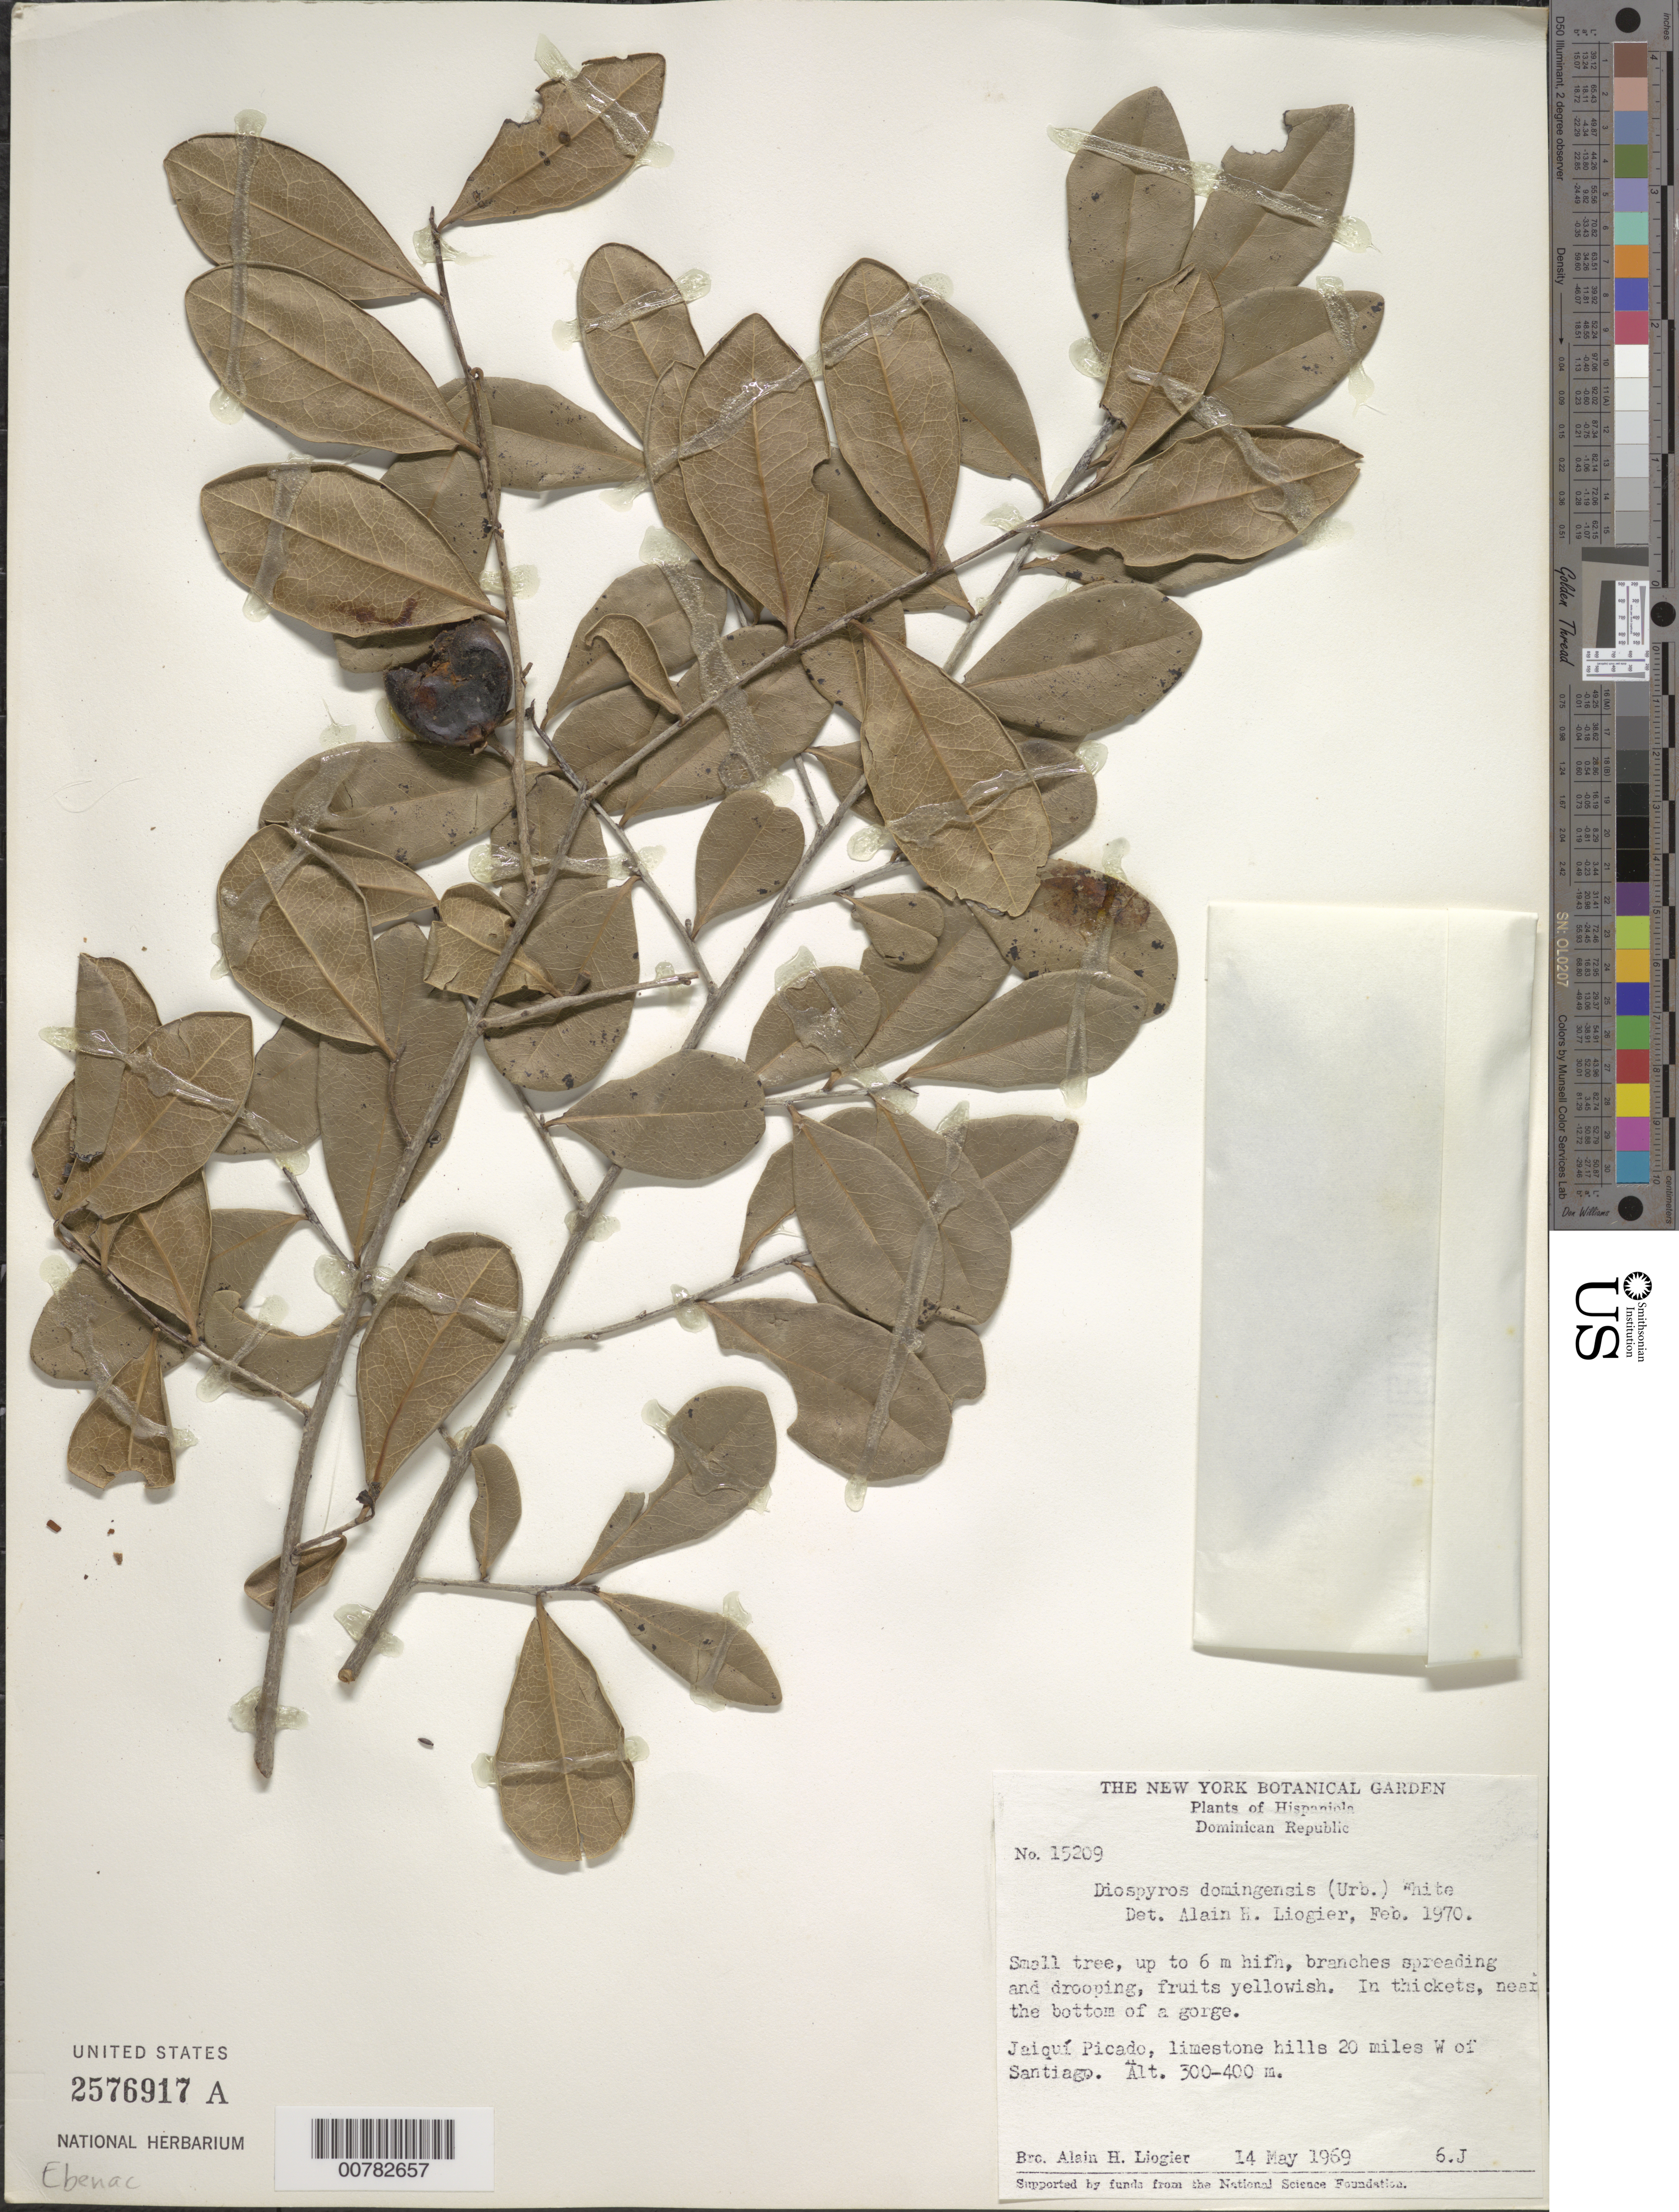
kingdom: Plantae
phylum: Tracheophyta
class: Magnoliopsida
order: Ericales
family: Ebenaceae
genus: Diospyros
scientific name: Diospyros domingensis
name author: (Urb.) Alain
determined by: Liogier, Alain H.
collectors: A. H. Liogier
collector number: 15209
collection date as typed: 14 May 1969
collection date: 1969-05-14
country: Dominican Republic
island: Hispaniola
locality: Limestone hills 20 miles W of Santiago, Jaiquí Picado.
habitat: In thickets, near the bottom of a gorge.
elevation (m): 300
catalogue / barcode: US 2576917A